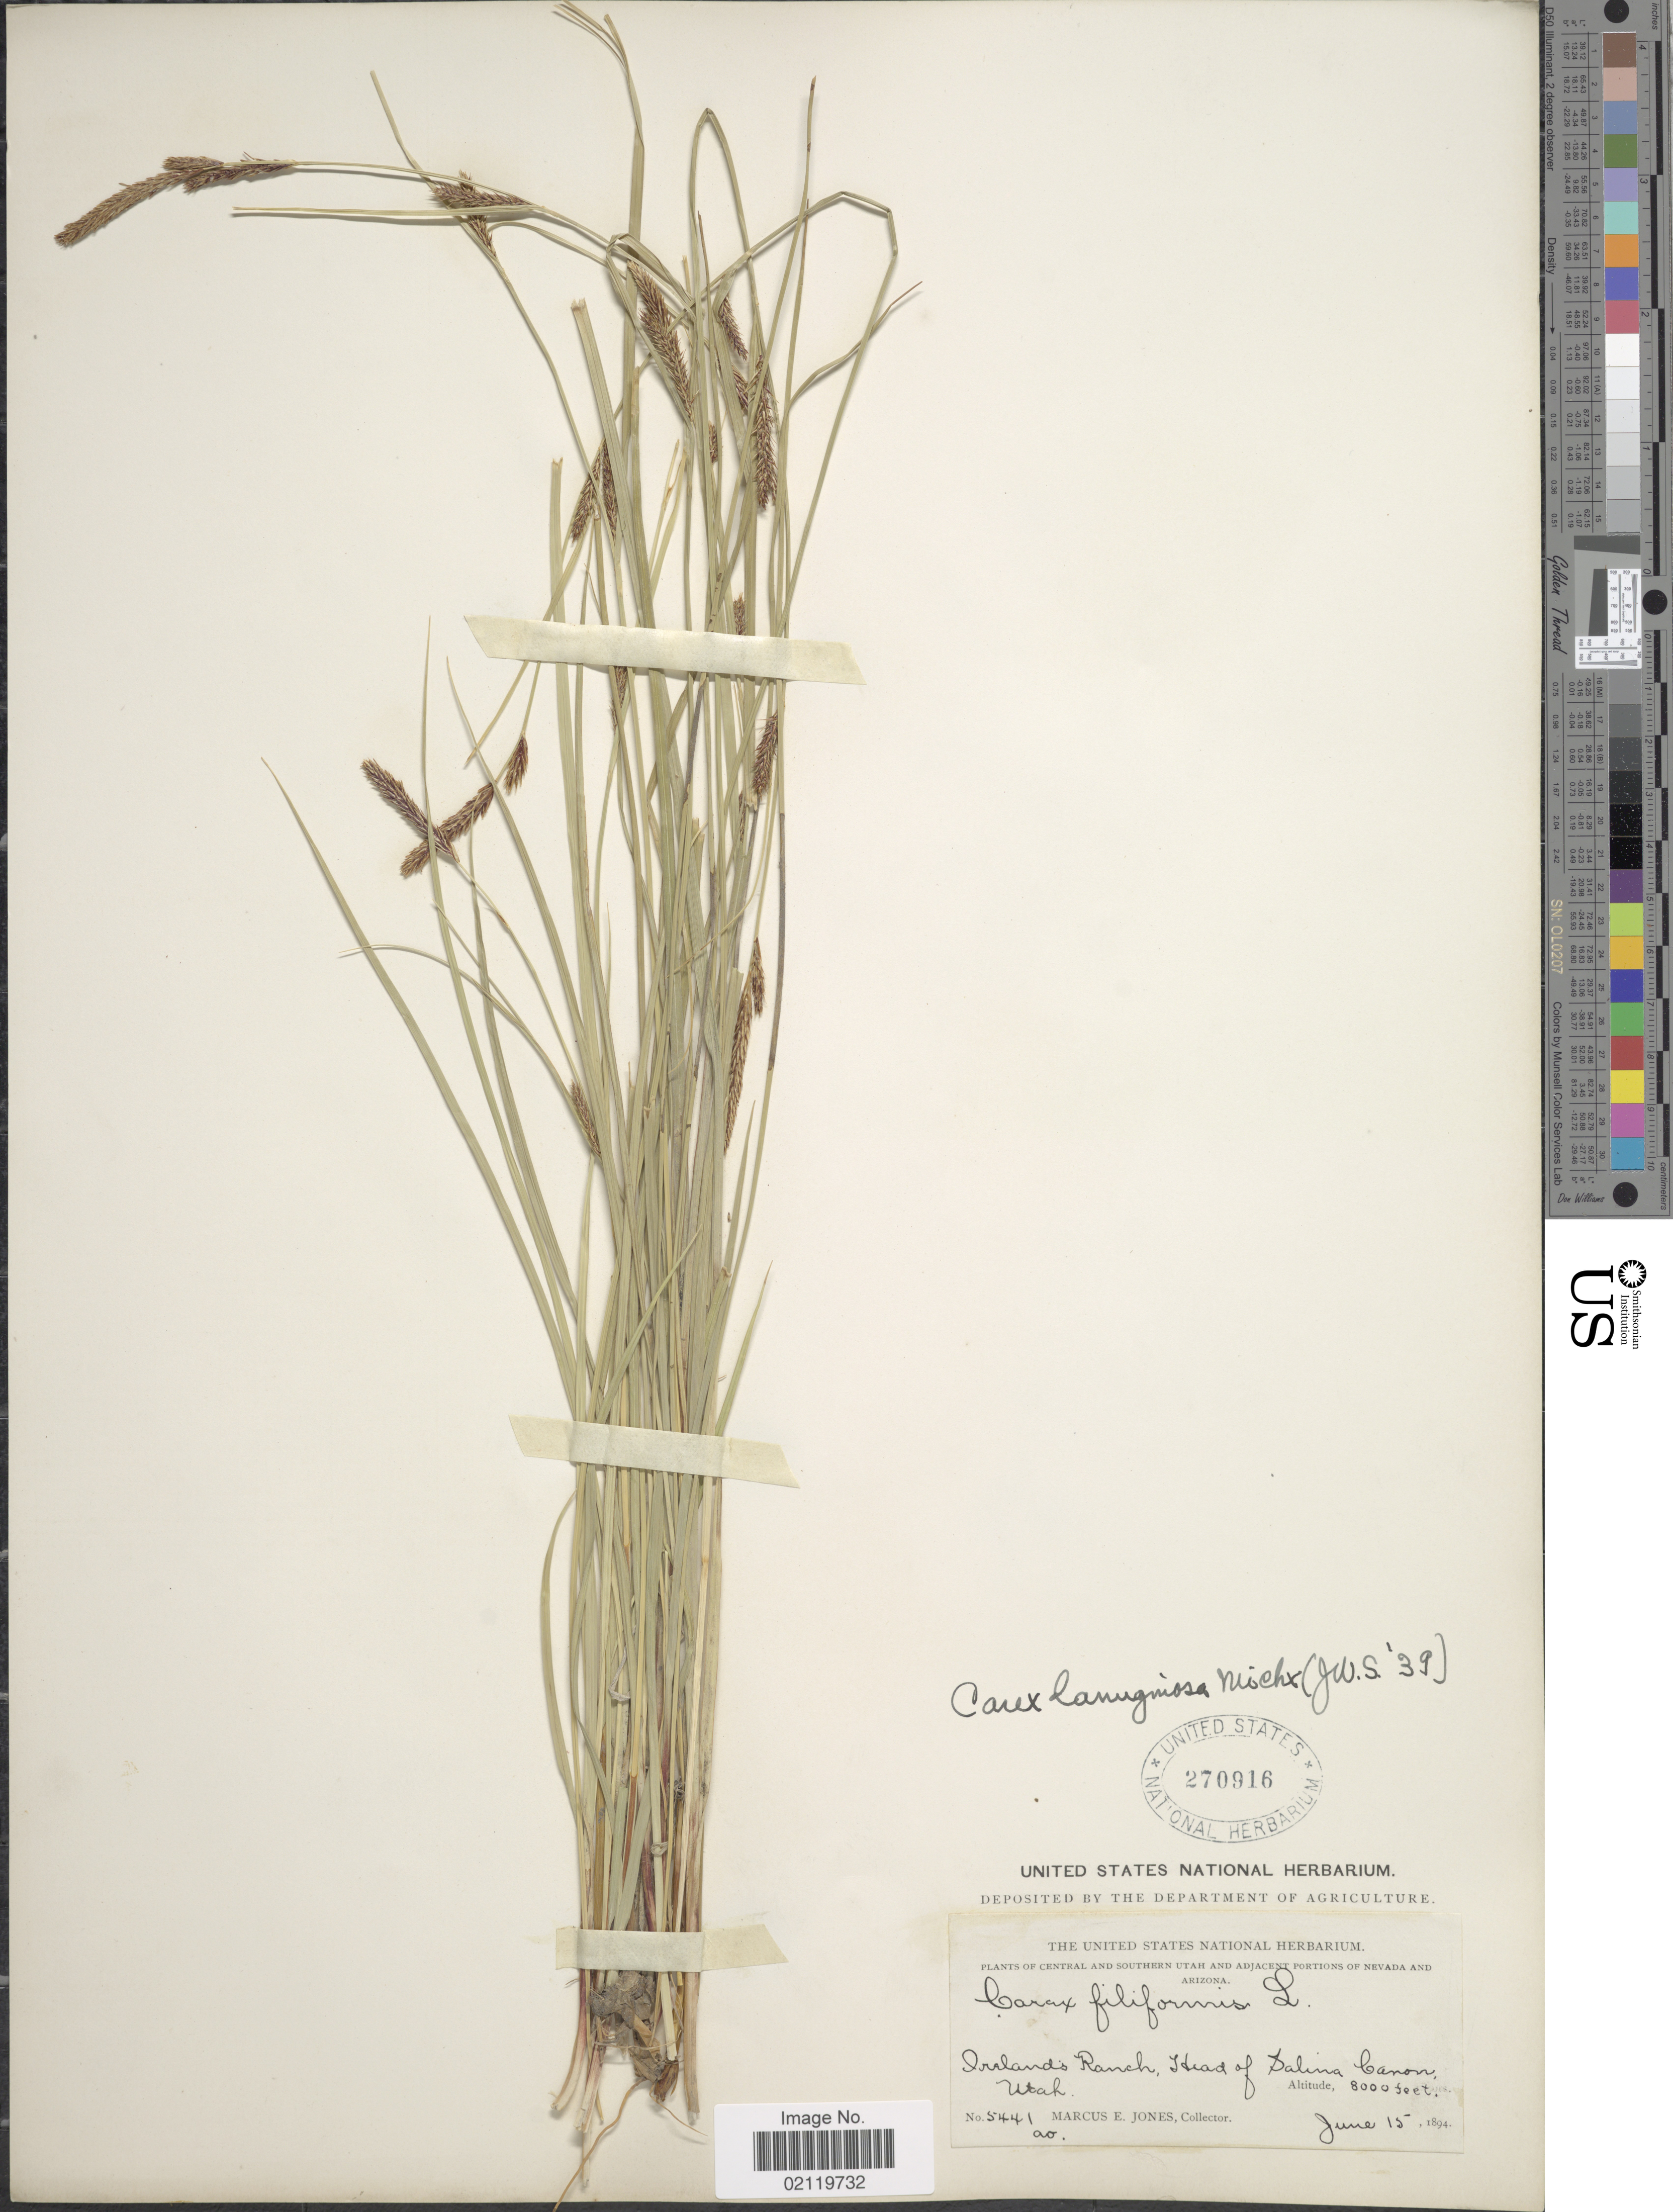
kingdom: Plantae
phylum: Tracheophyta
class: Liliopsida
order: Poales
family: Cyperaceae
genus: Carex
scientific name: Carex pellita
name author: Muhl. ex Willd.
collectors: M. E. Jones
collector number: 5441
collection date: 1894-06-15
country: United States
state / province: Utah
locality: Central and Southern Utah. Ireland's Ranch, Head of Salina Canon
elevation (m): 2438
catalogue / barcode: US 270916